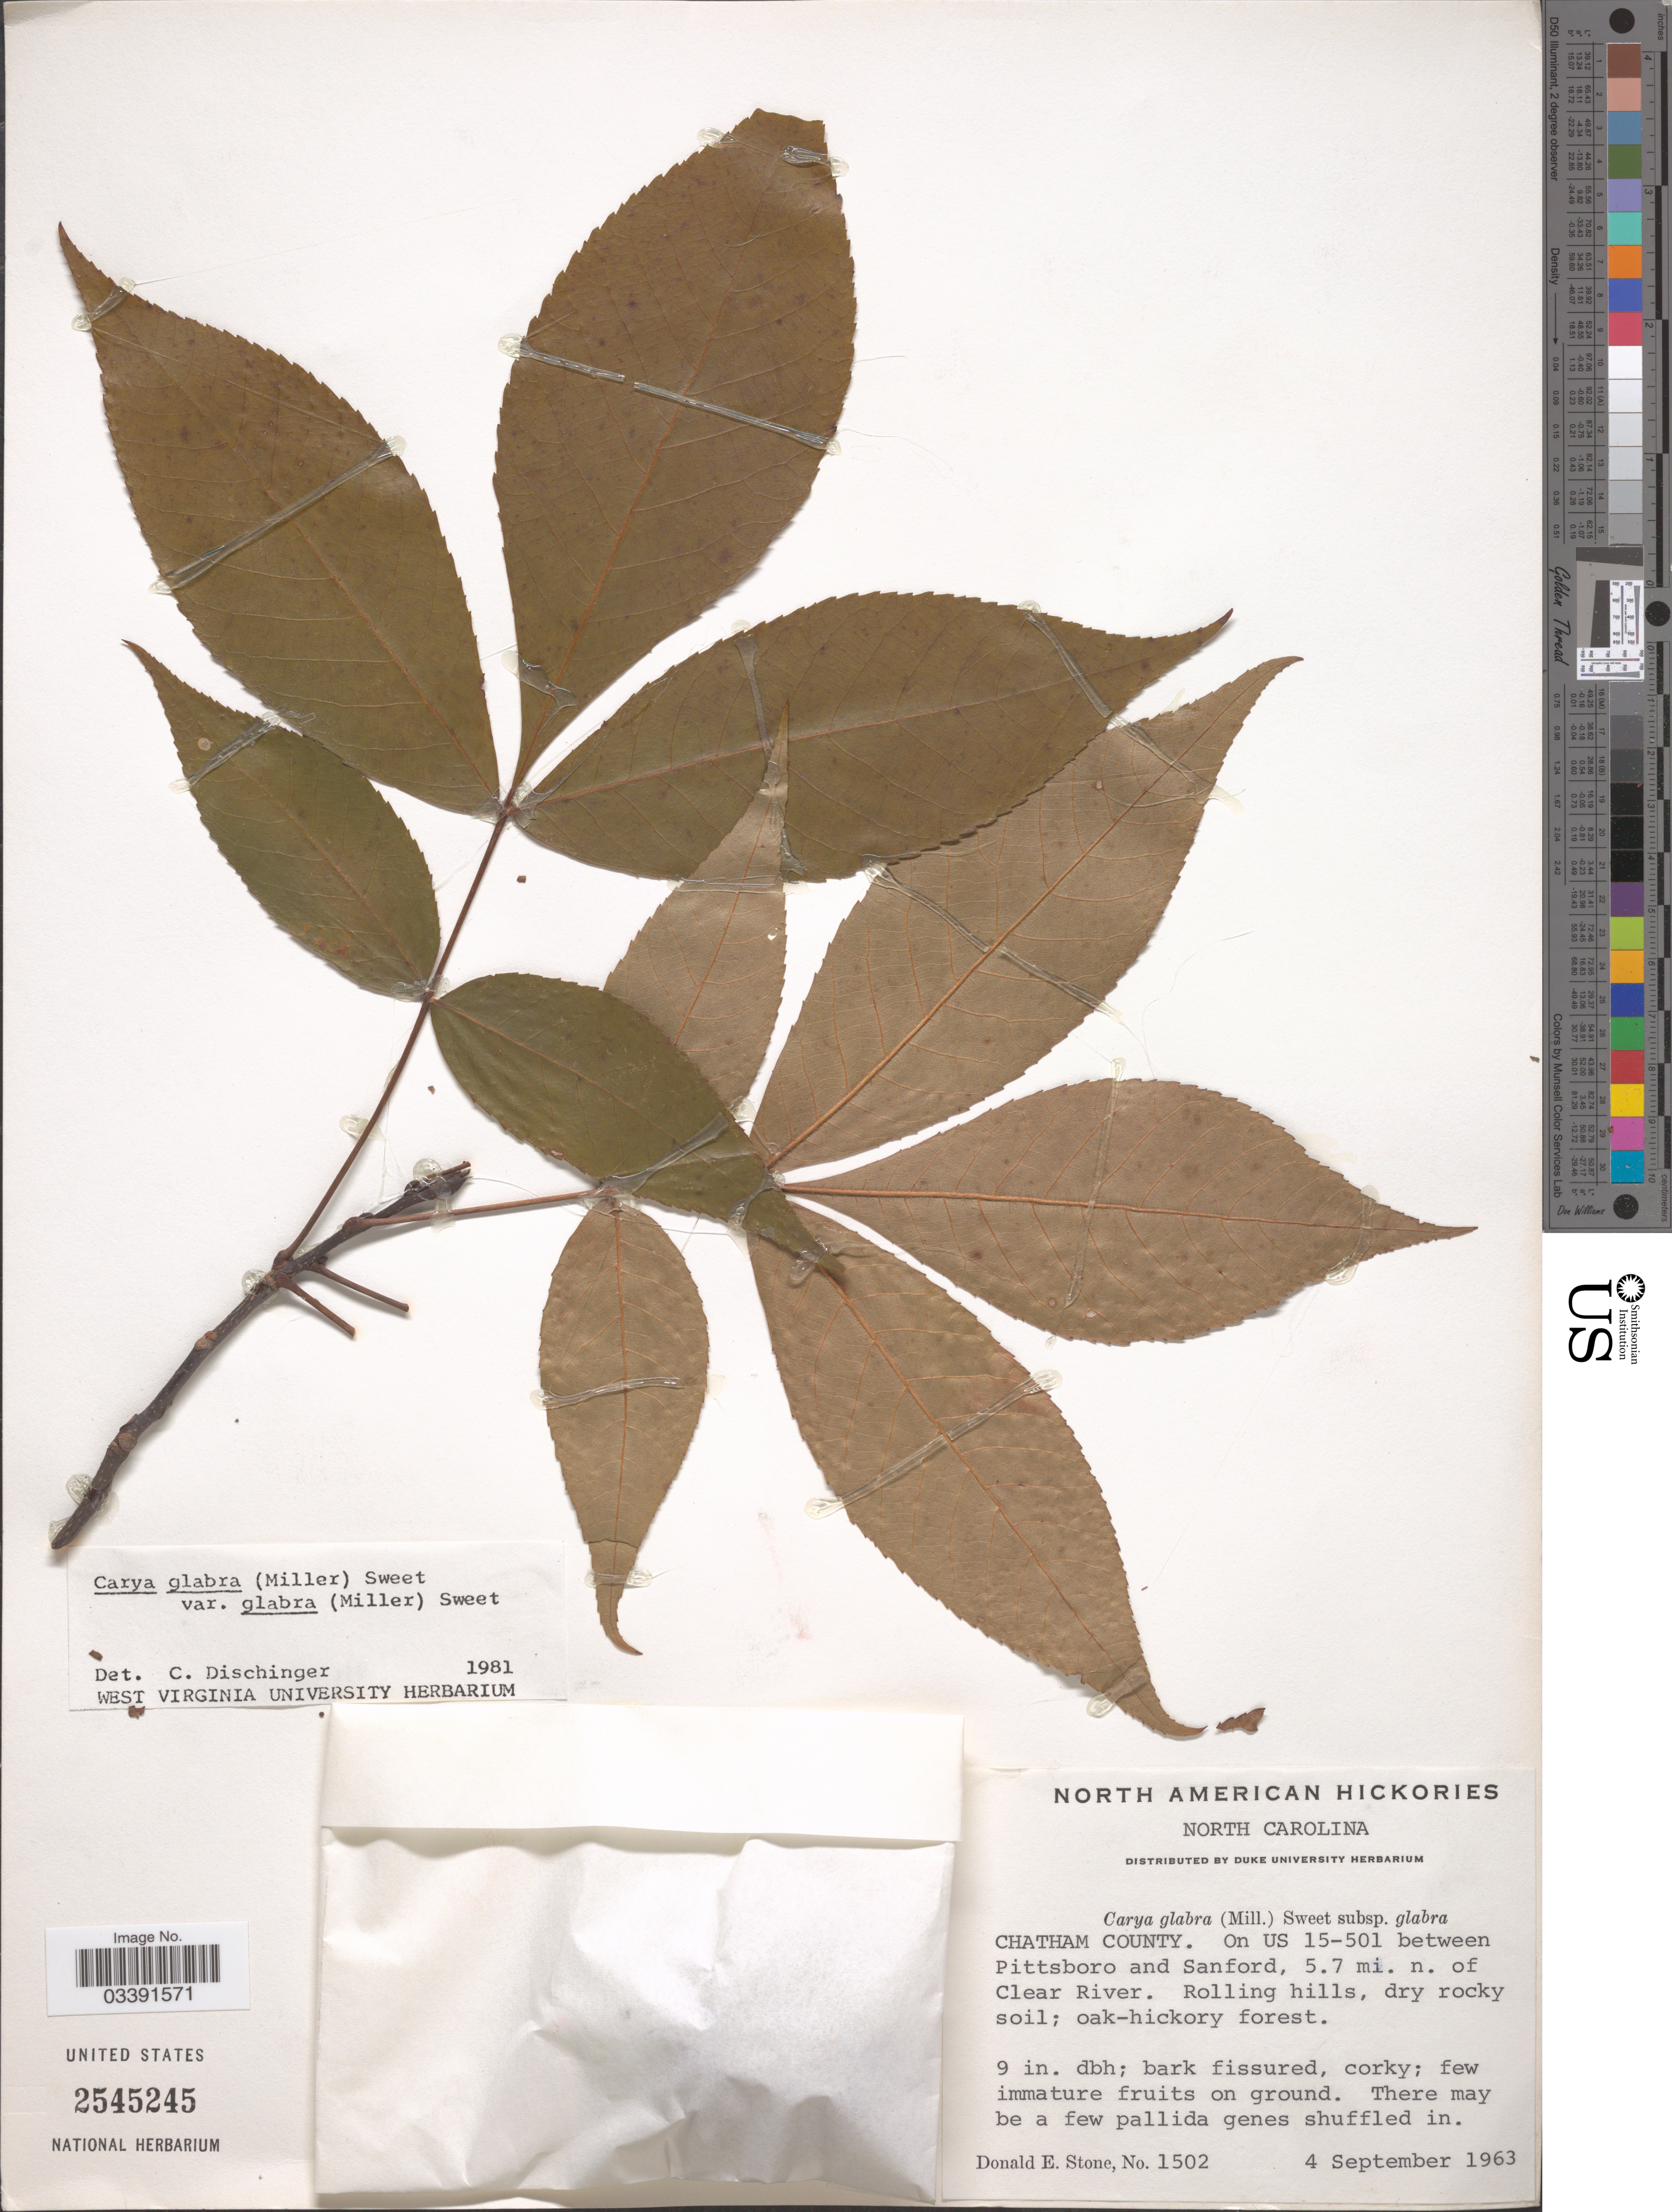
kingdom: Plantae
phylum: Tracheophyta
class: Magnoliopsida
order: Fagales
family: Juglandaceae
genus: Carya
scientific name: Carya glabra var. glabra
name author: (Mill.) Sweet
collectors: D. Stone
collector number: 1502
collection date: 1963-09-04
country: United States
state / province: North Carolina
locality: Chatham County. On US 15-501 between Pittsboro and Sanford, 5.7 mi. n. of Clear River.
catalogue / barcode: US 2545245